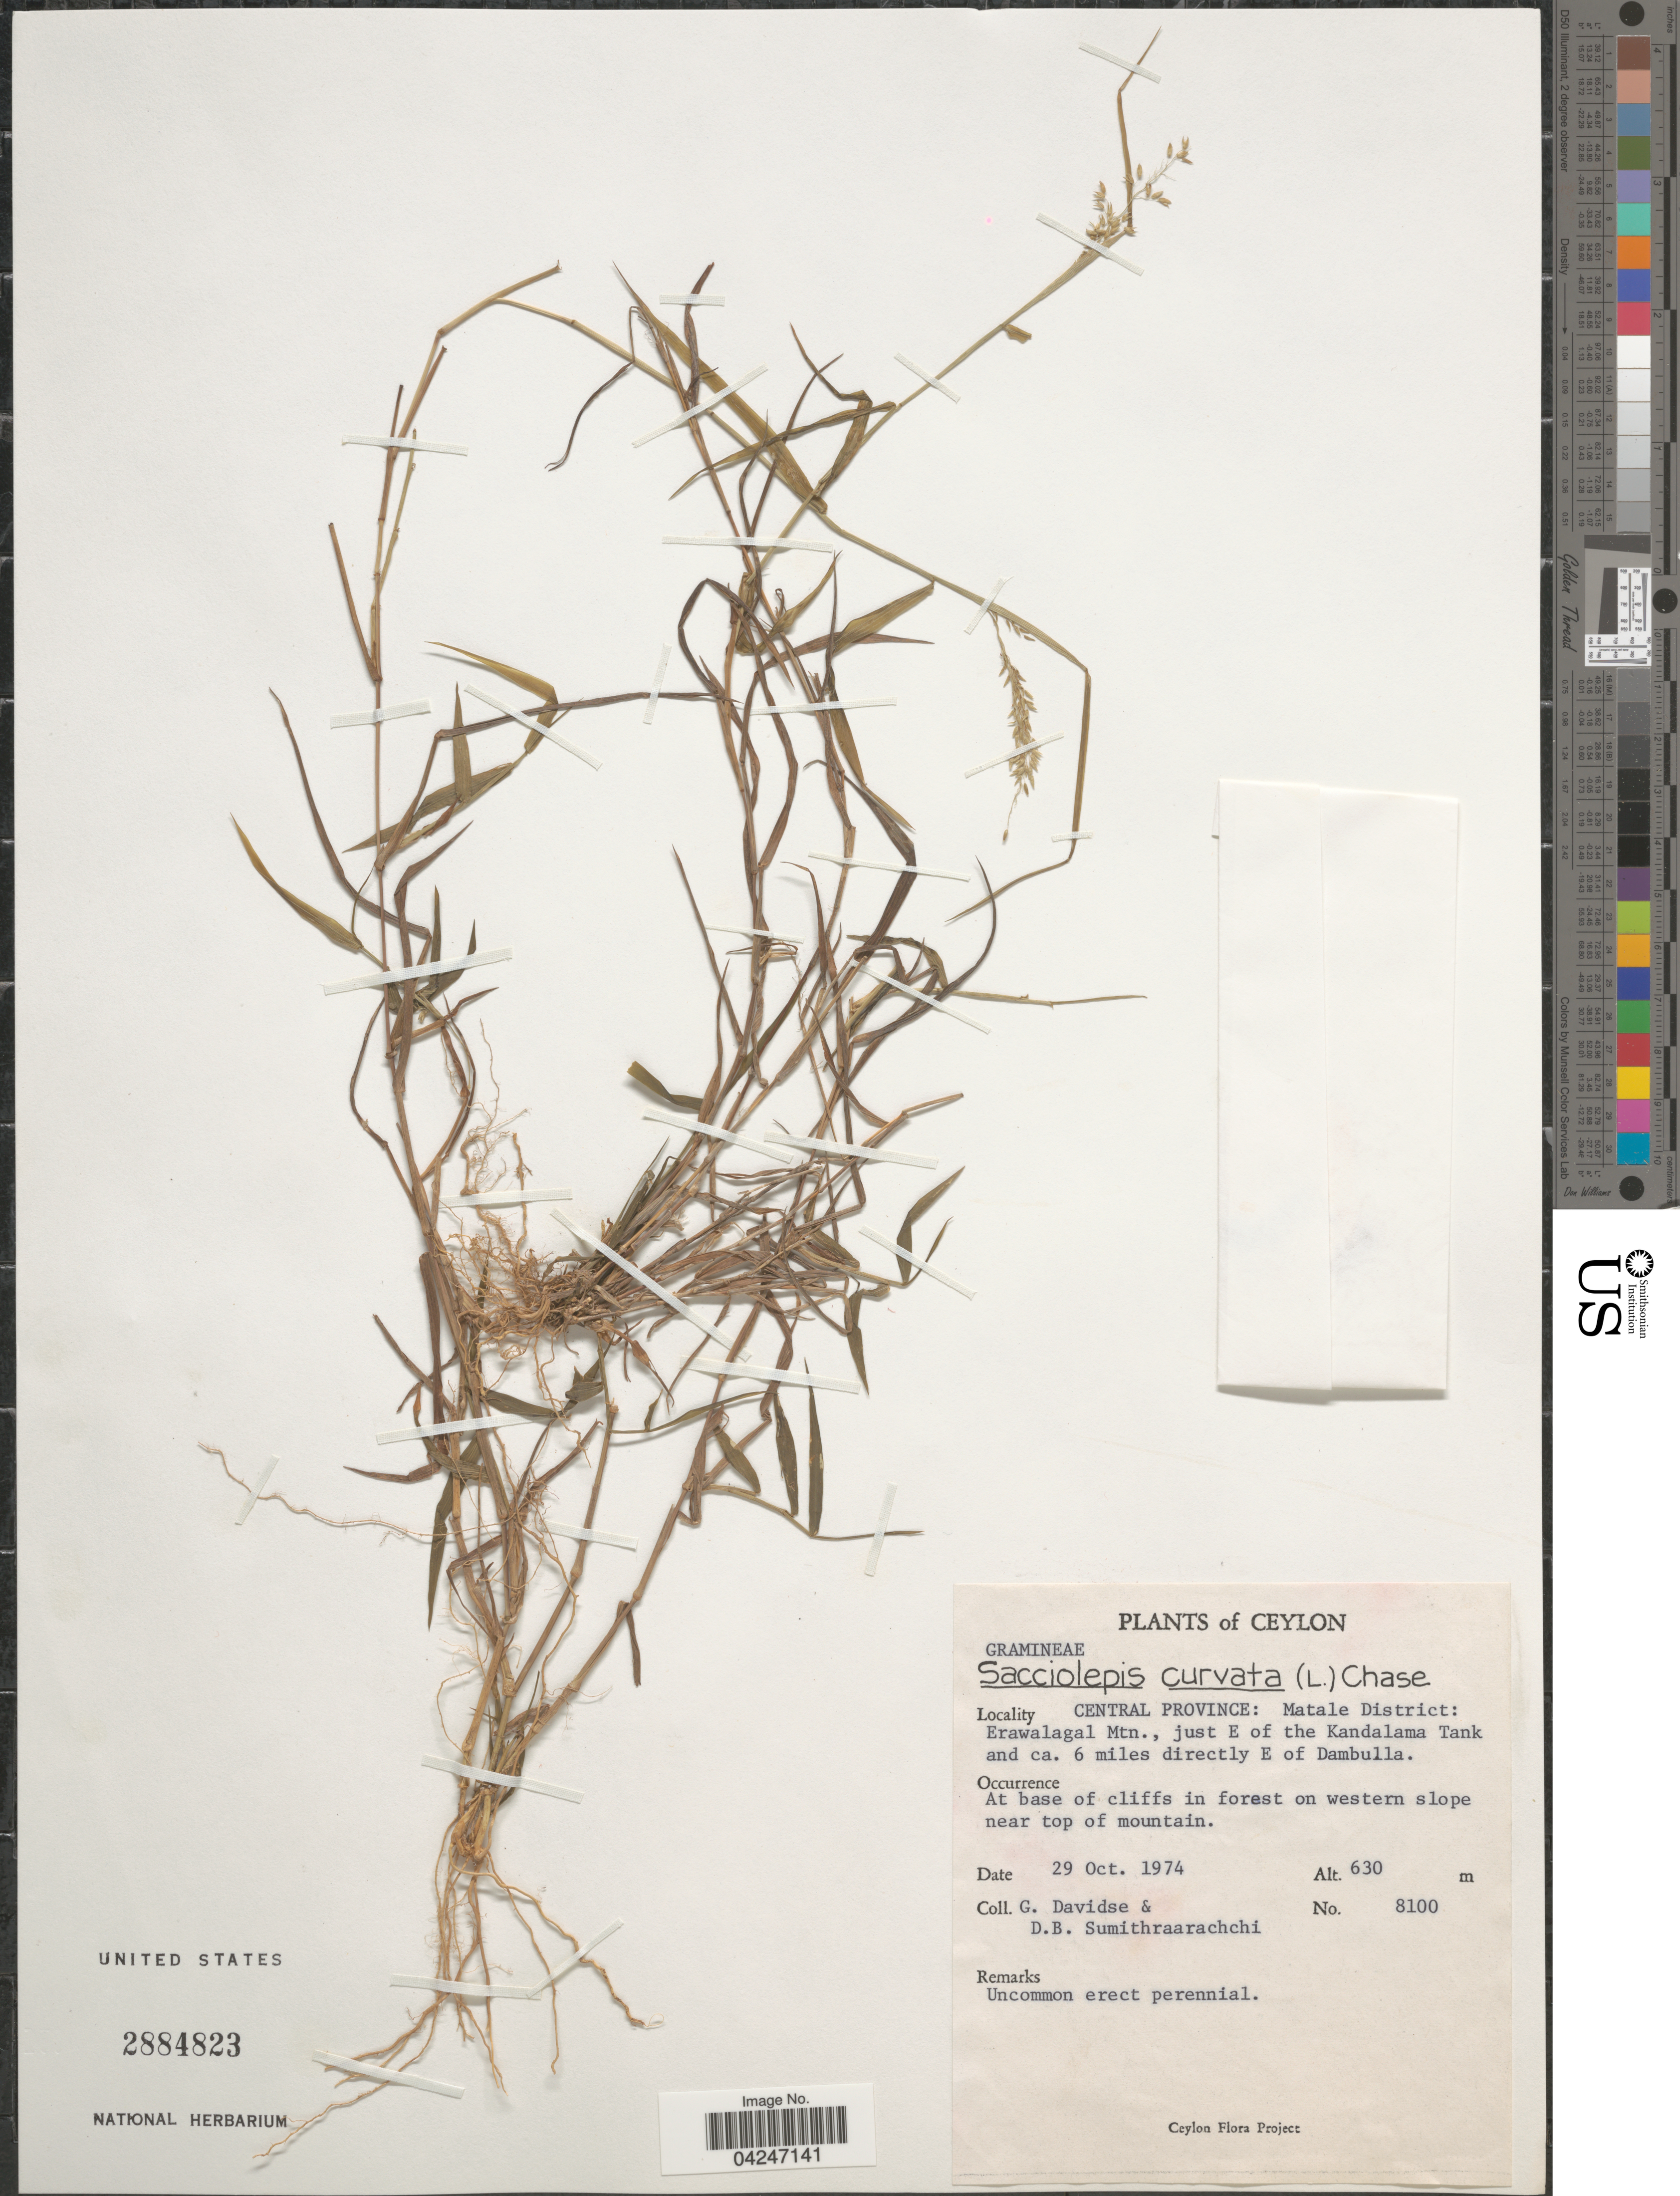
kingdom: Plantae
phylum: Tracheophyta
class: Liliopsida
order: Poales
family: Poaceae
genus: Sacciolepis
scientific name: Sacciolepis curvata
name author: (L.) Chase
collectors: G. Davidse & D. B. Sumithraarachchi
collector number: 8100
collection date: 1974-10-29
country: Sri Lanka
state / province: Central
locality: Ceylon. Matale District: Erawalagal Mtn., just E of the Kandalama Tank and ca. 6 miles directly E of Dambulla. At base of cliffs in forest on western slope near top of mountain.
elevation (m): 630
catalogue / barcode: US 2884823